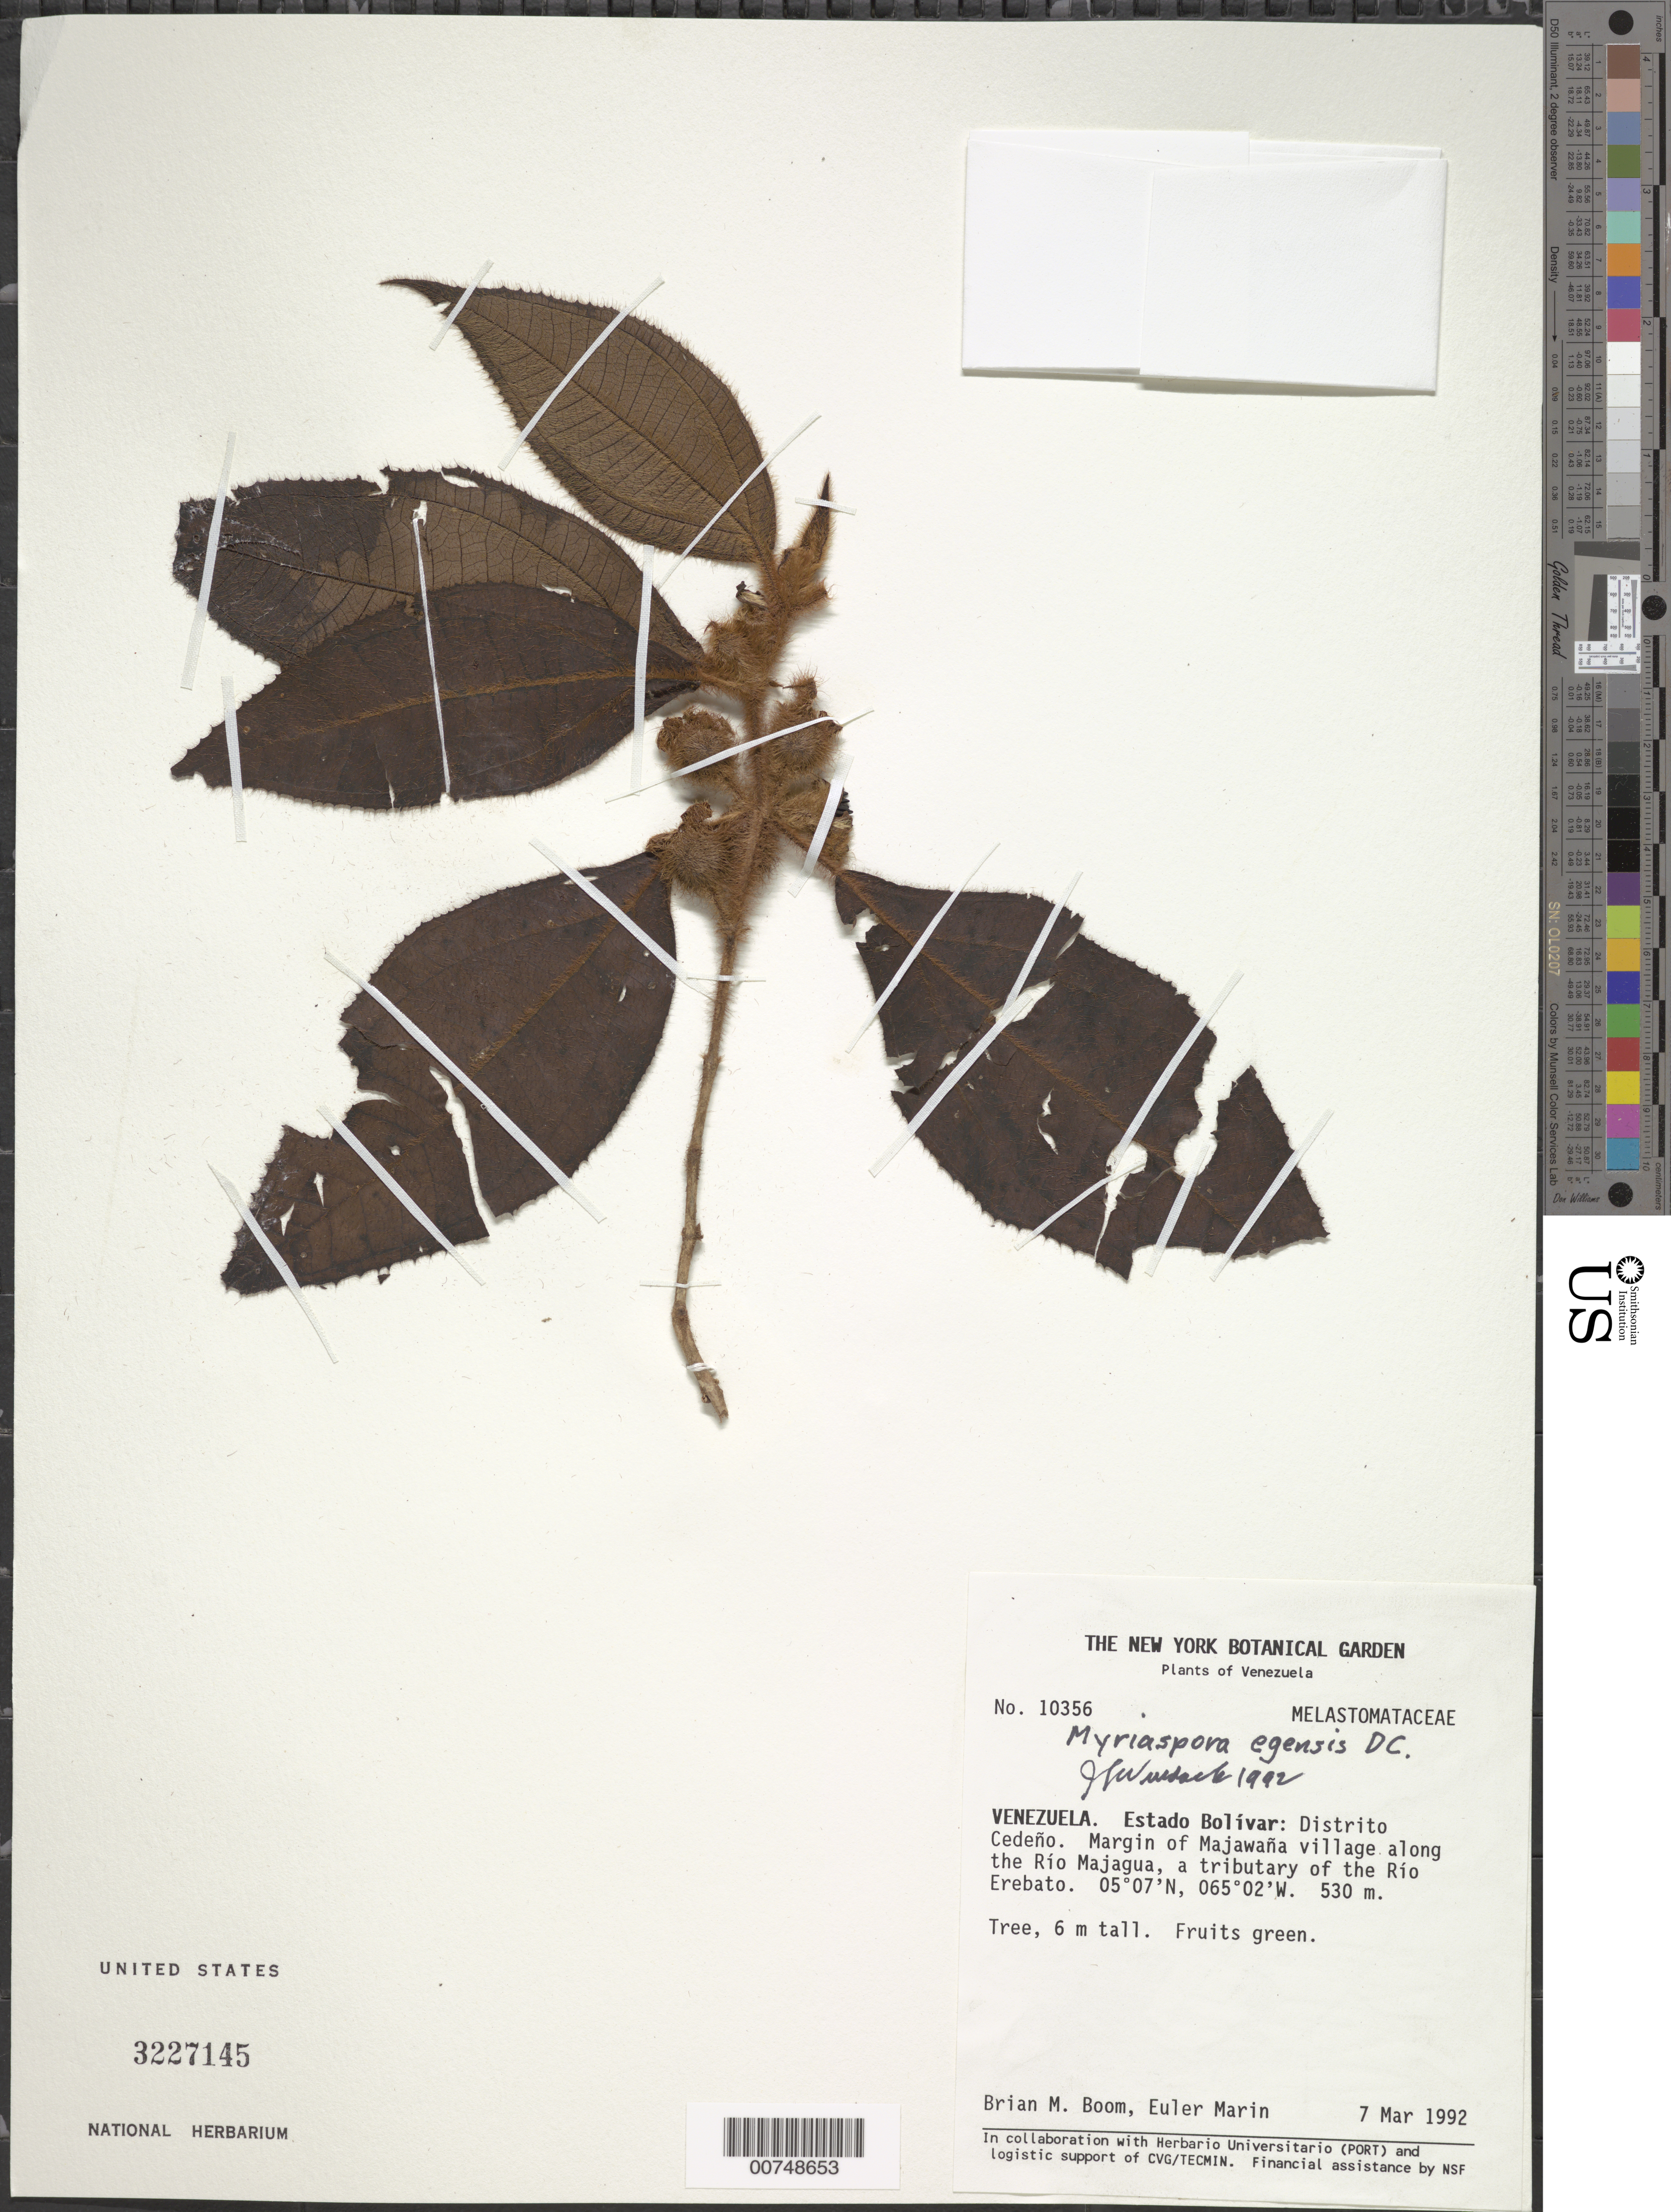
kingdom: Plantae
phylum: Tracheophyta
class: Magnoliopsida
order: Myrtales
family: Melastomataceae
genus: Bellucia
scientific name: Bellucia egensis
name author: (DC.) Penneys et al.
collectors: B. M. Boom & E. Marin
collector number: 10356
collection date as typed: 7-Mar-92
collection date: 1992-03-07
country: Venezuela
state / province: Bolívar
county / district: Cedeño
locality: Majawana village along the Río Majagua, tributary of the Río Erebato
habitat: Margin of village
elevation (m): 530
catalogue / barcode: US 3227145